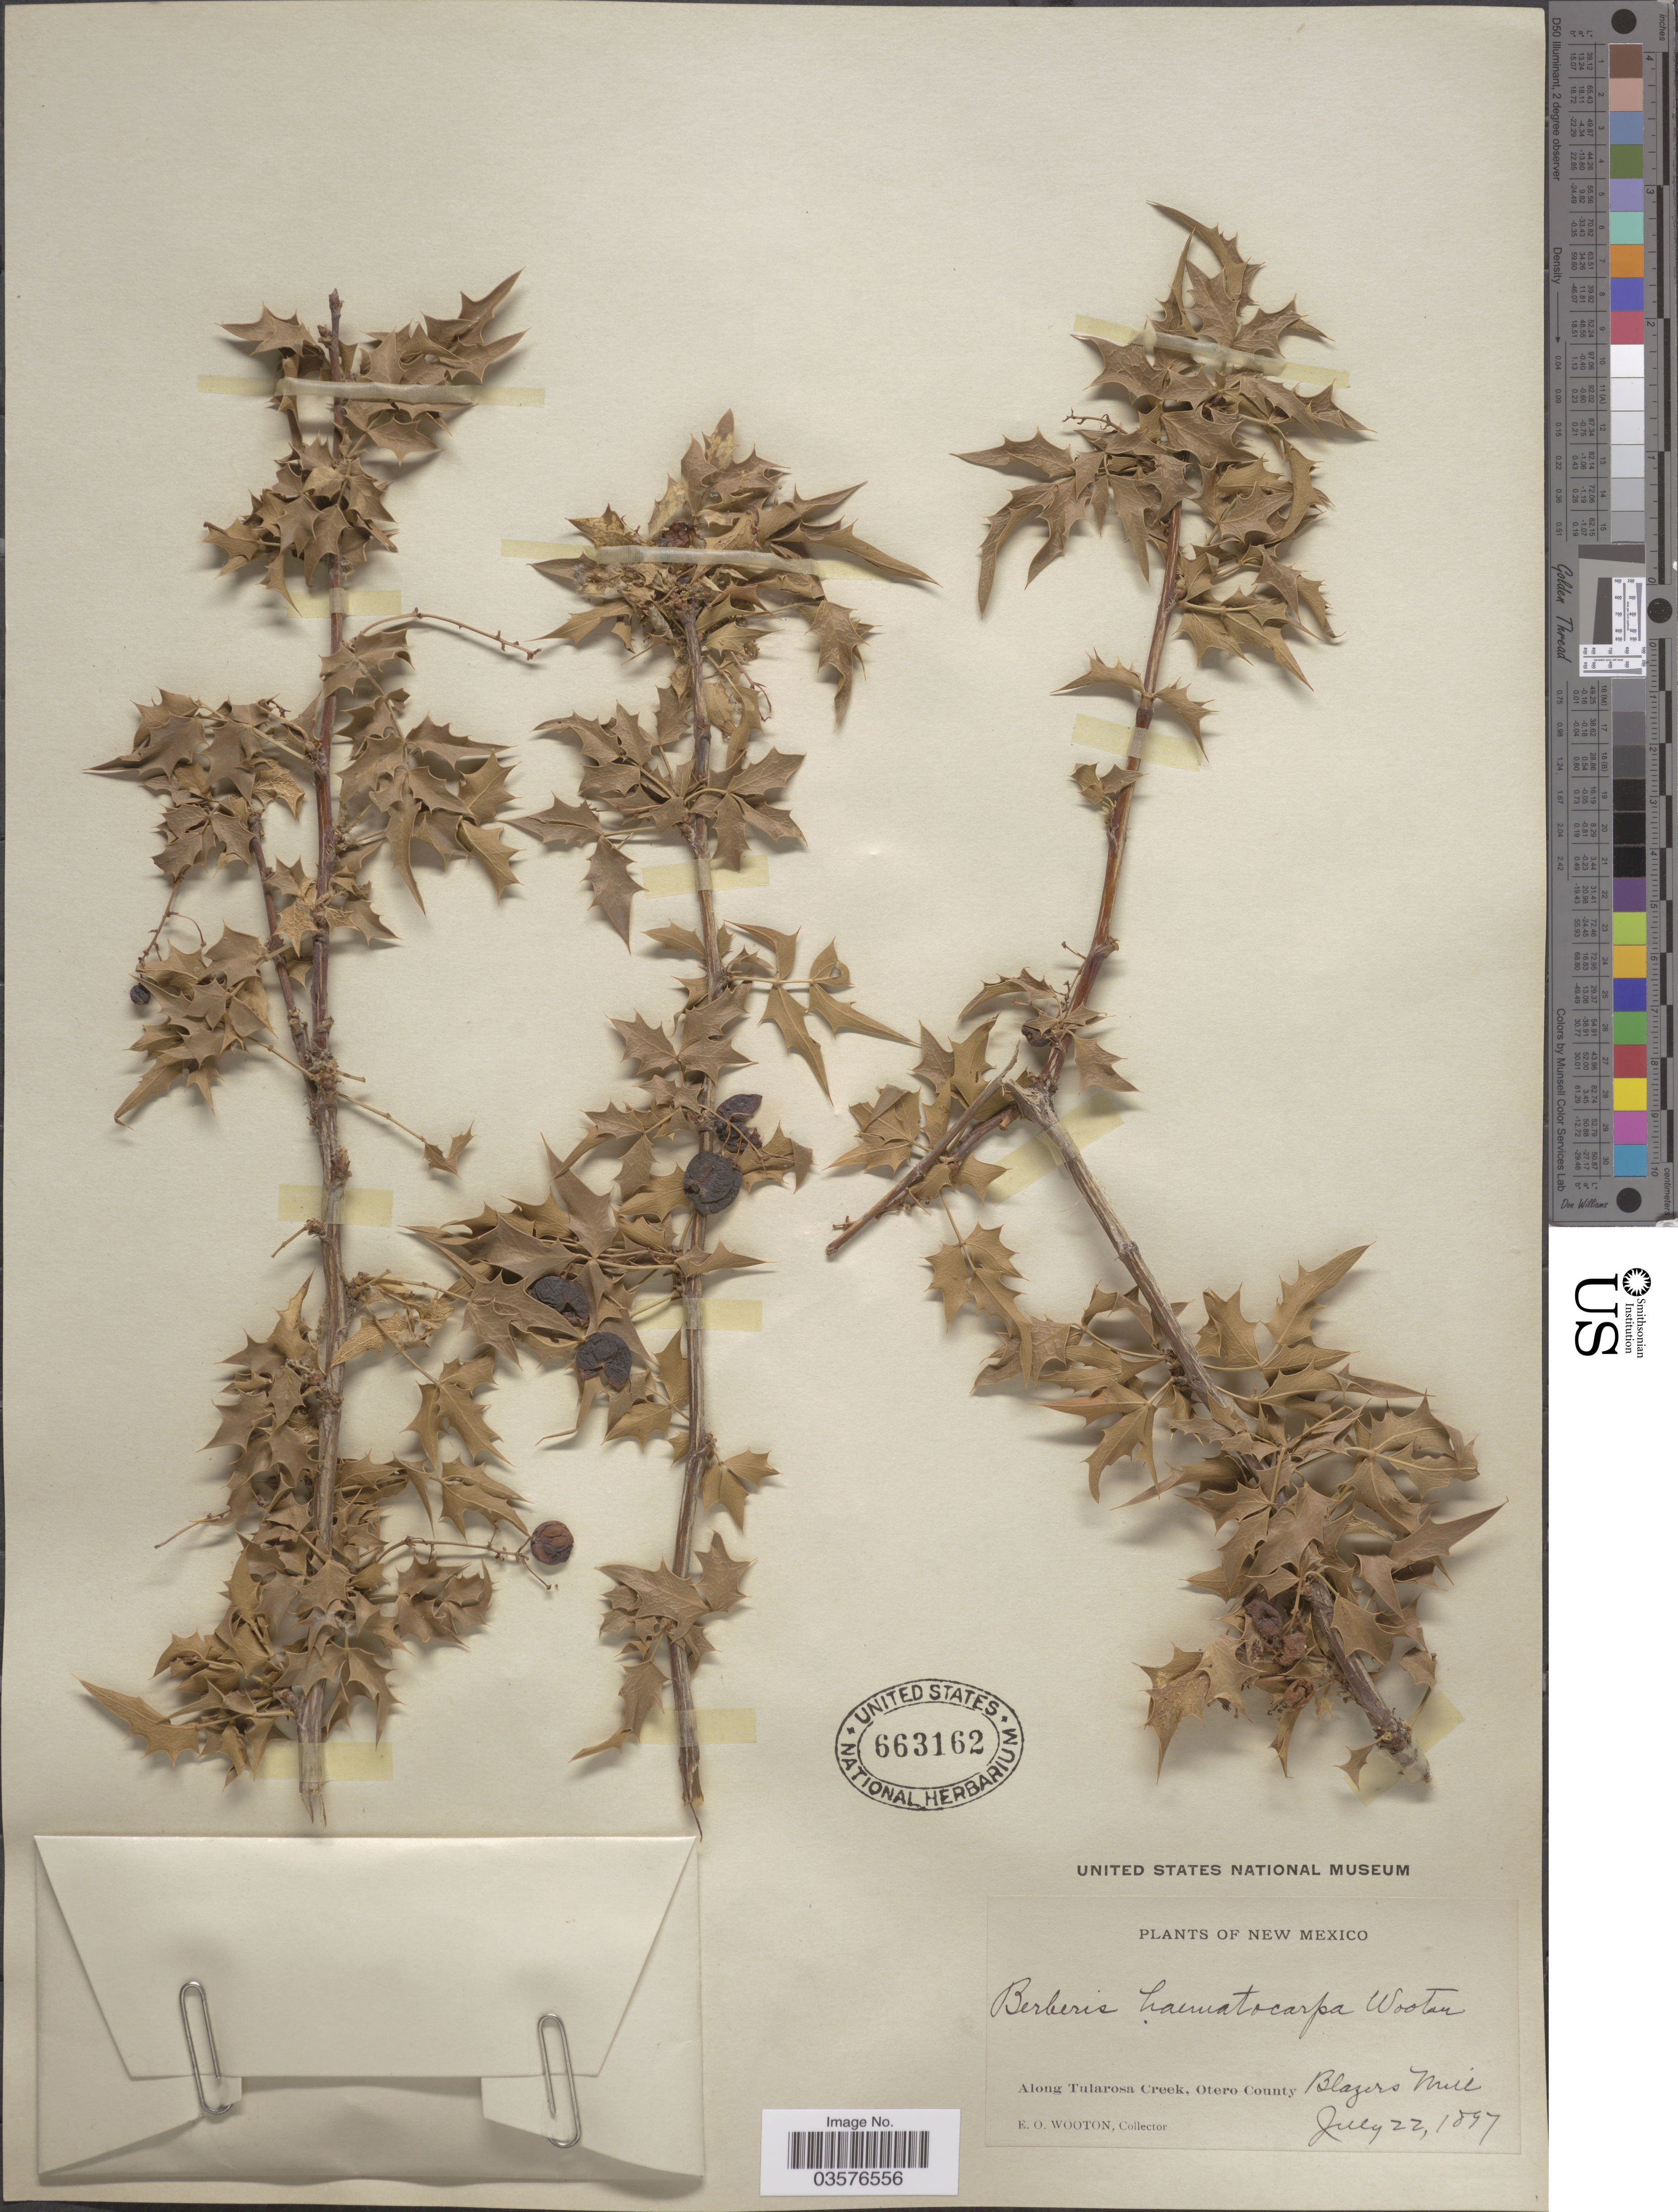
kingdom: Plantae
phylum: Tracheophyta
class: Magnoliopsida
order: Ranunculales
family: Berberidaceae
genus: Mahonia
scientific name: Mahonia haematocarpa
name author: (Wooton) Fedde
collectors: E. O. Wooton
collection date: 1897-07-22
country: United States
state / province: New Mexico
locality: Along Tularosa Creek, Otero County. Blazero Mill.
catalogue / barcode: US 663162